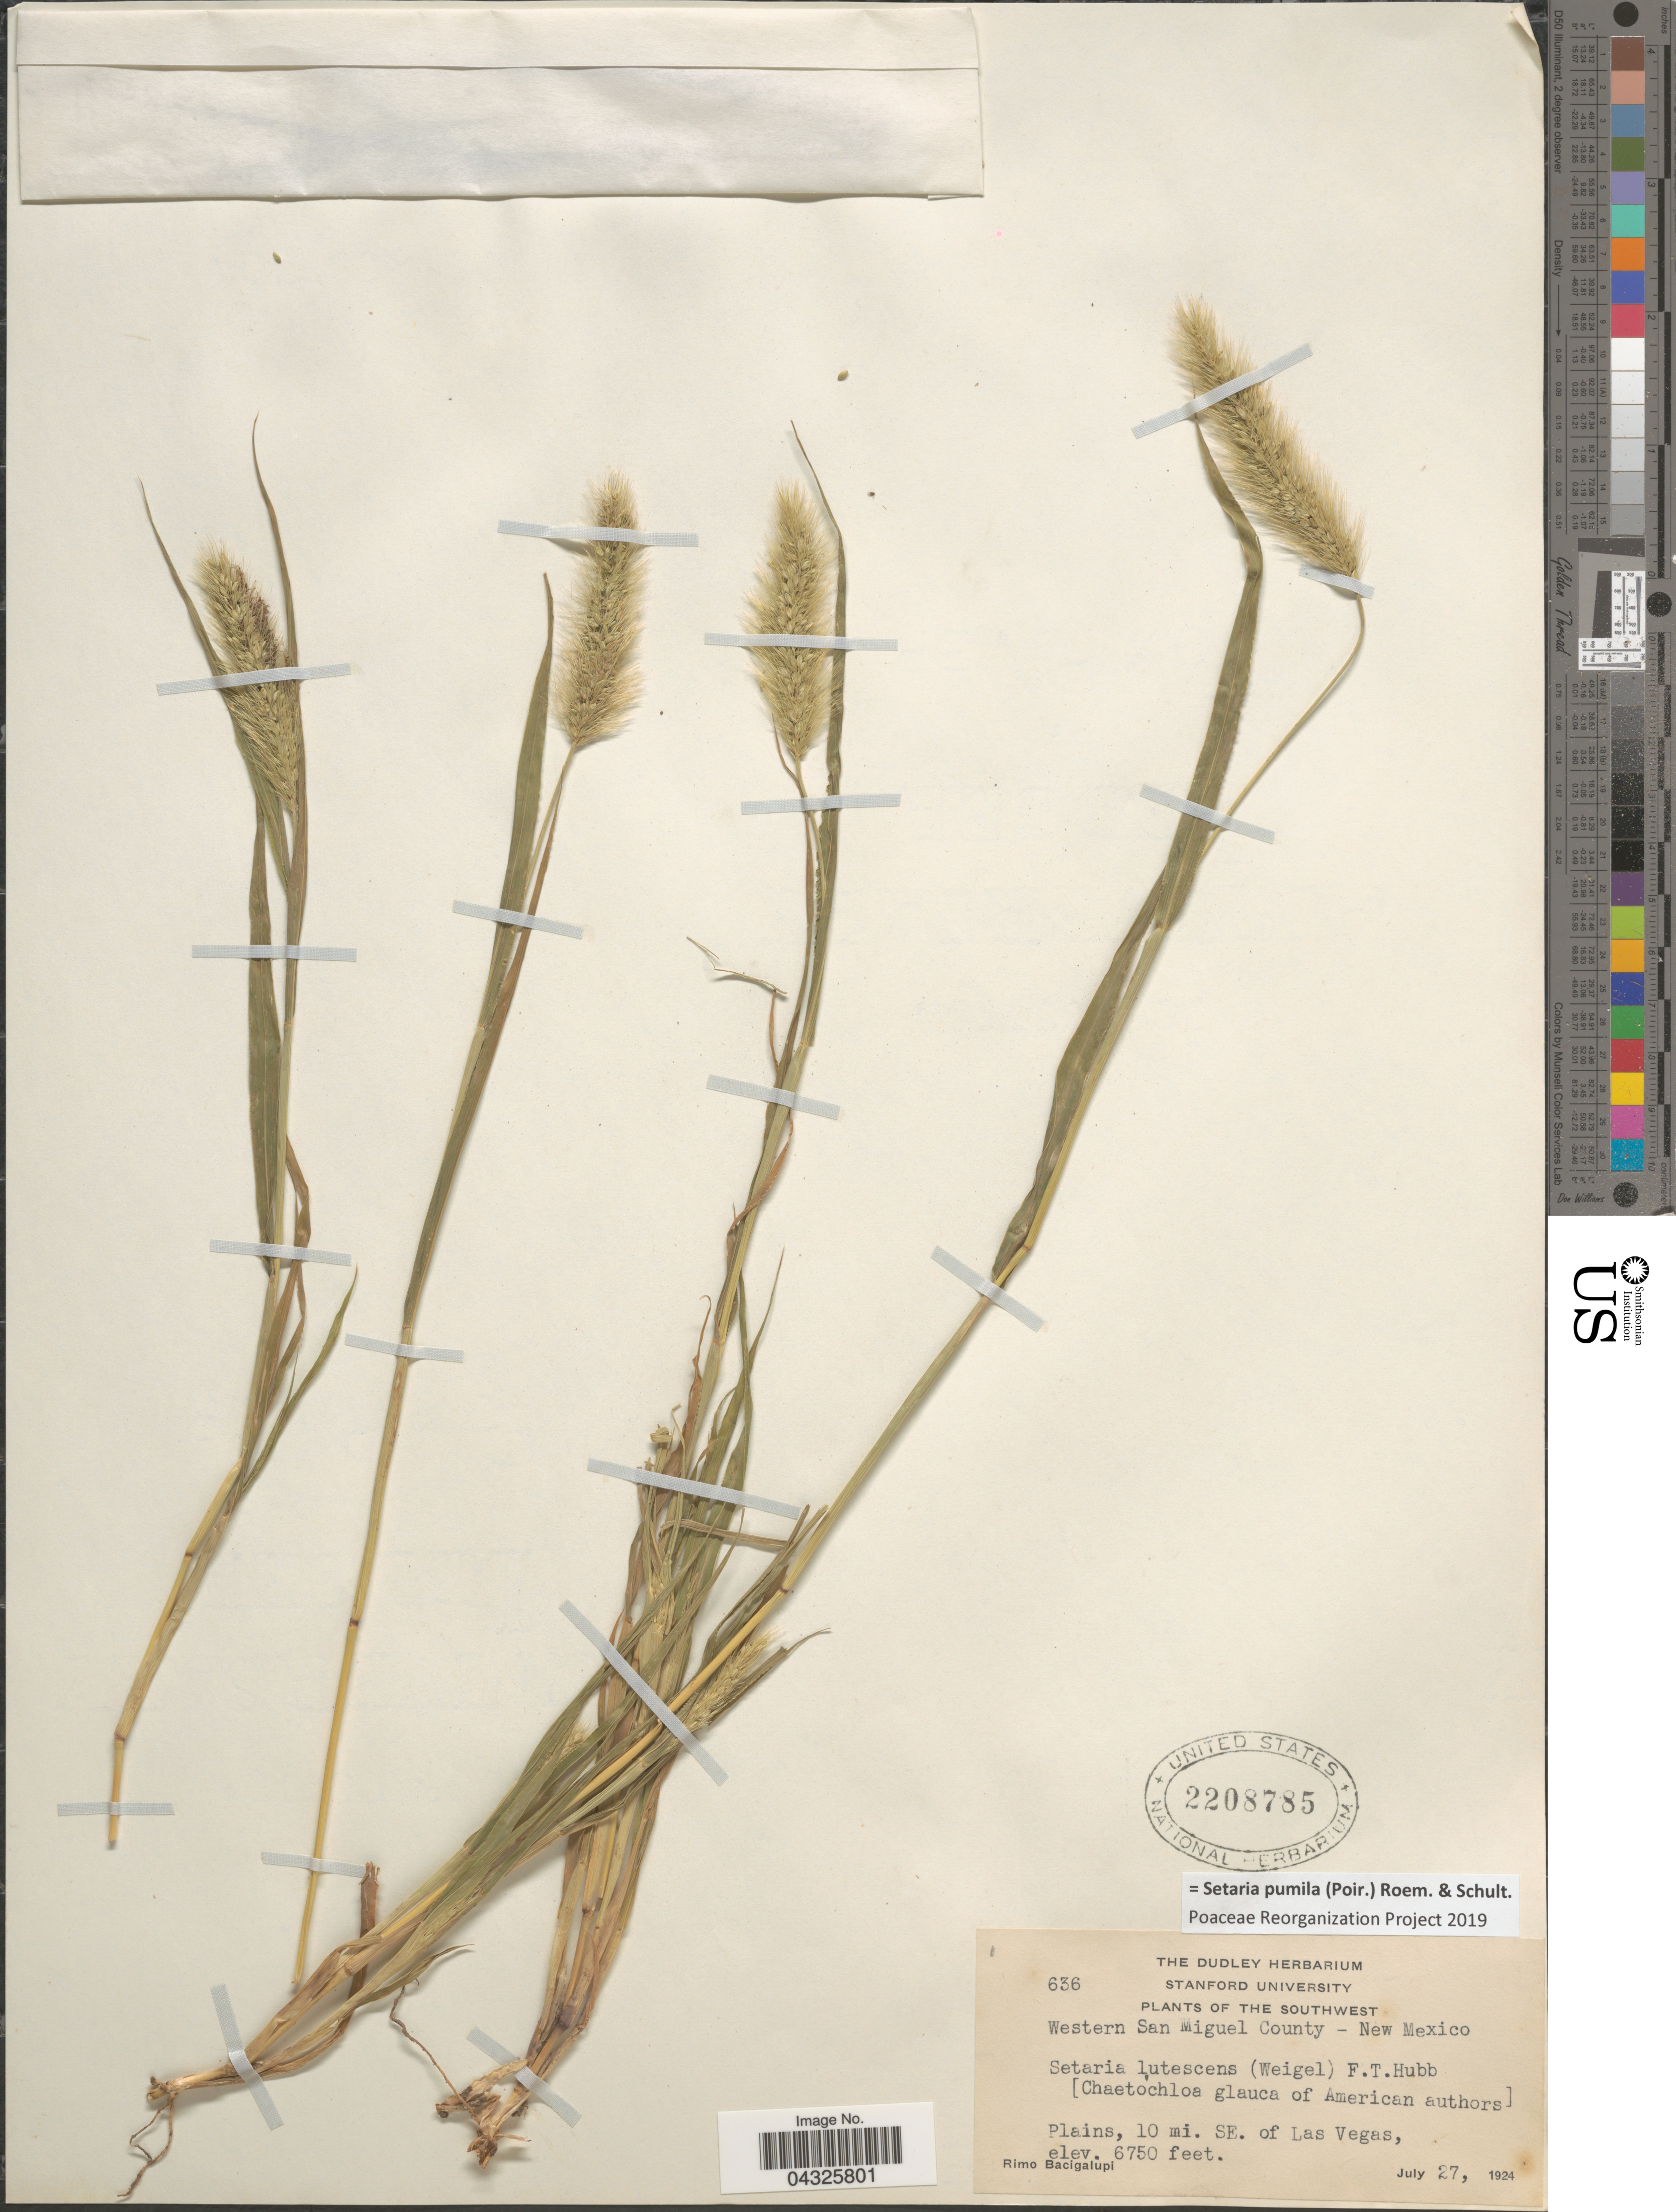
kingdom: Plantae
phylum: Tracheophyta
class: Liliopsida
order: Poales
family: Poaceae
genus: Setaria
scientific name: Setaria pumila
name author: (Poir.) Roem. & Schult.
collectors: R. Bacigalupi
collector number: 636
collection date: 1924-07-27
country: United States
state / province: New Mexico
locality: The Southwest. Western San Miguel County. Plains, 10 mi. SE. of Las Vegas.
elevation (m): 2057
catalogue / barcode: US 2208785